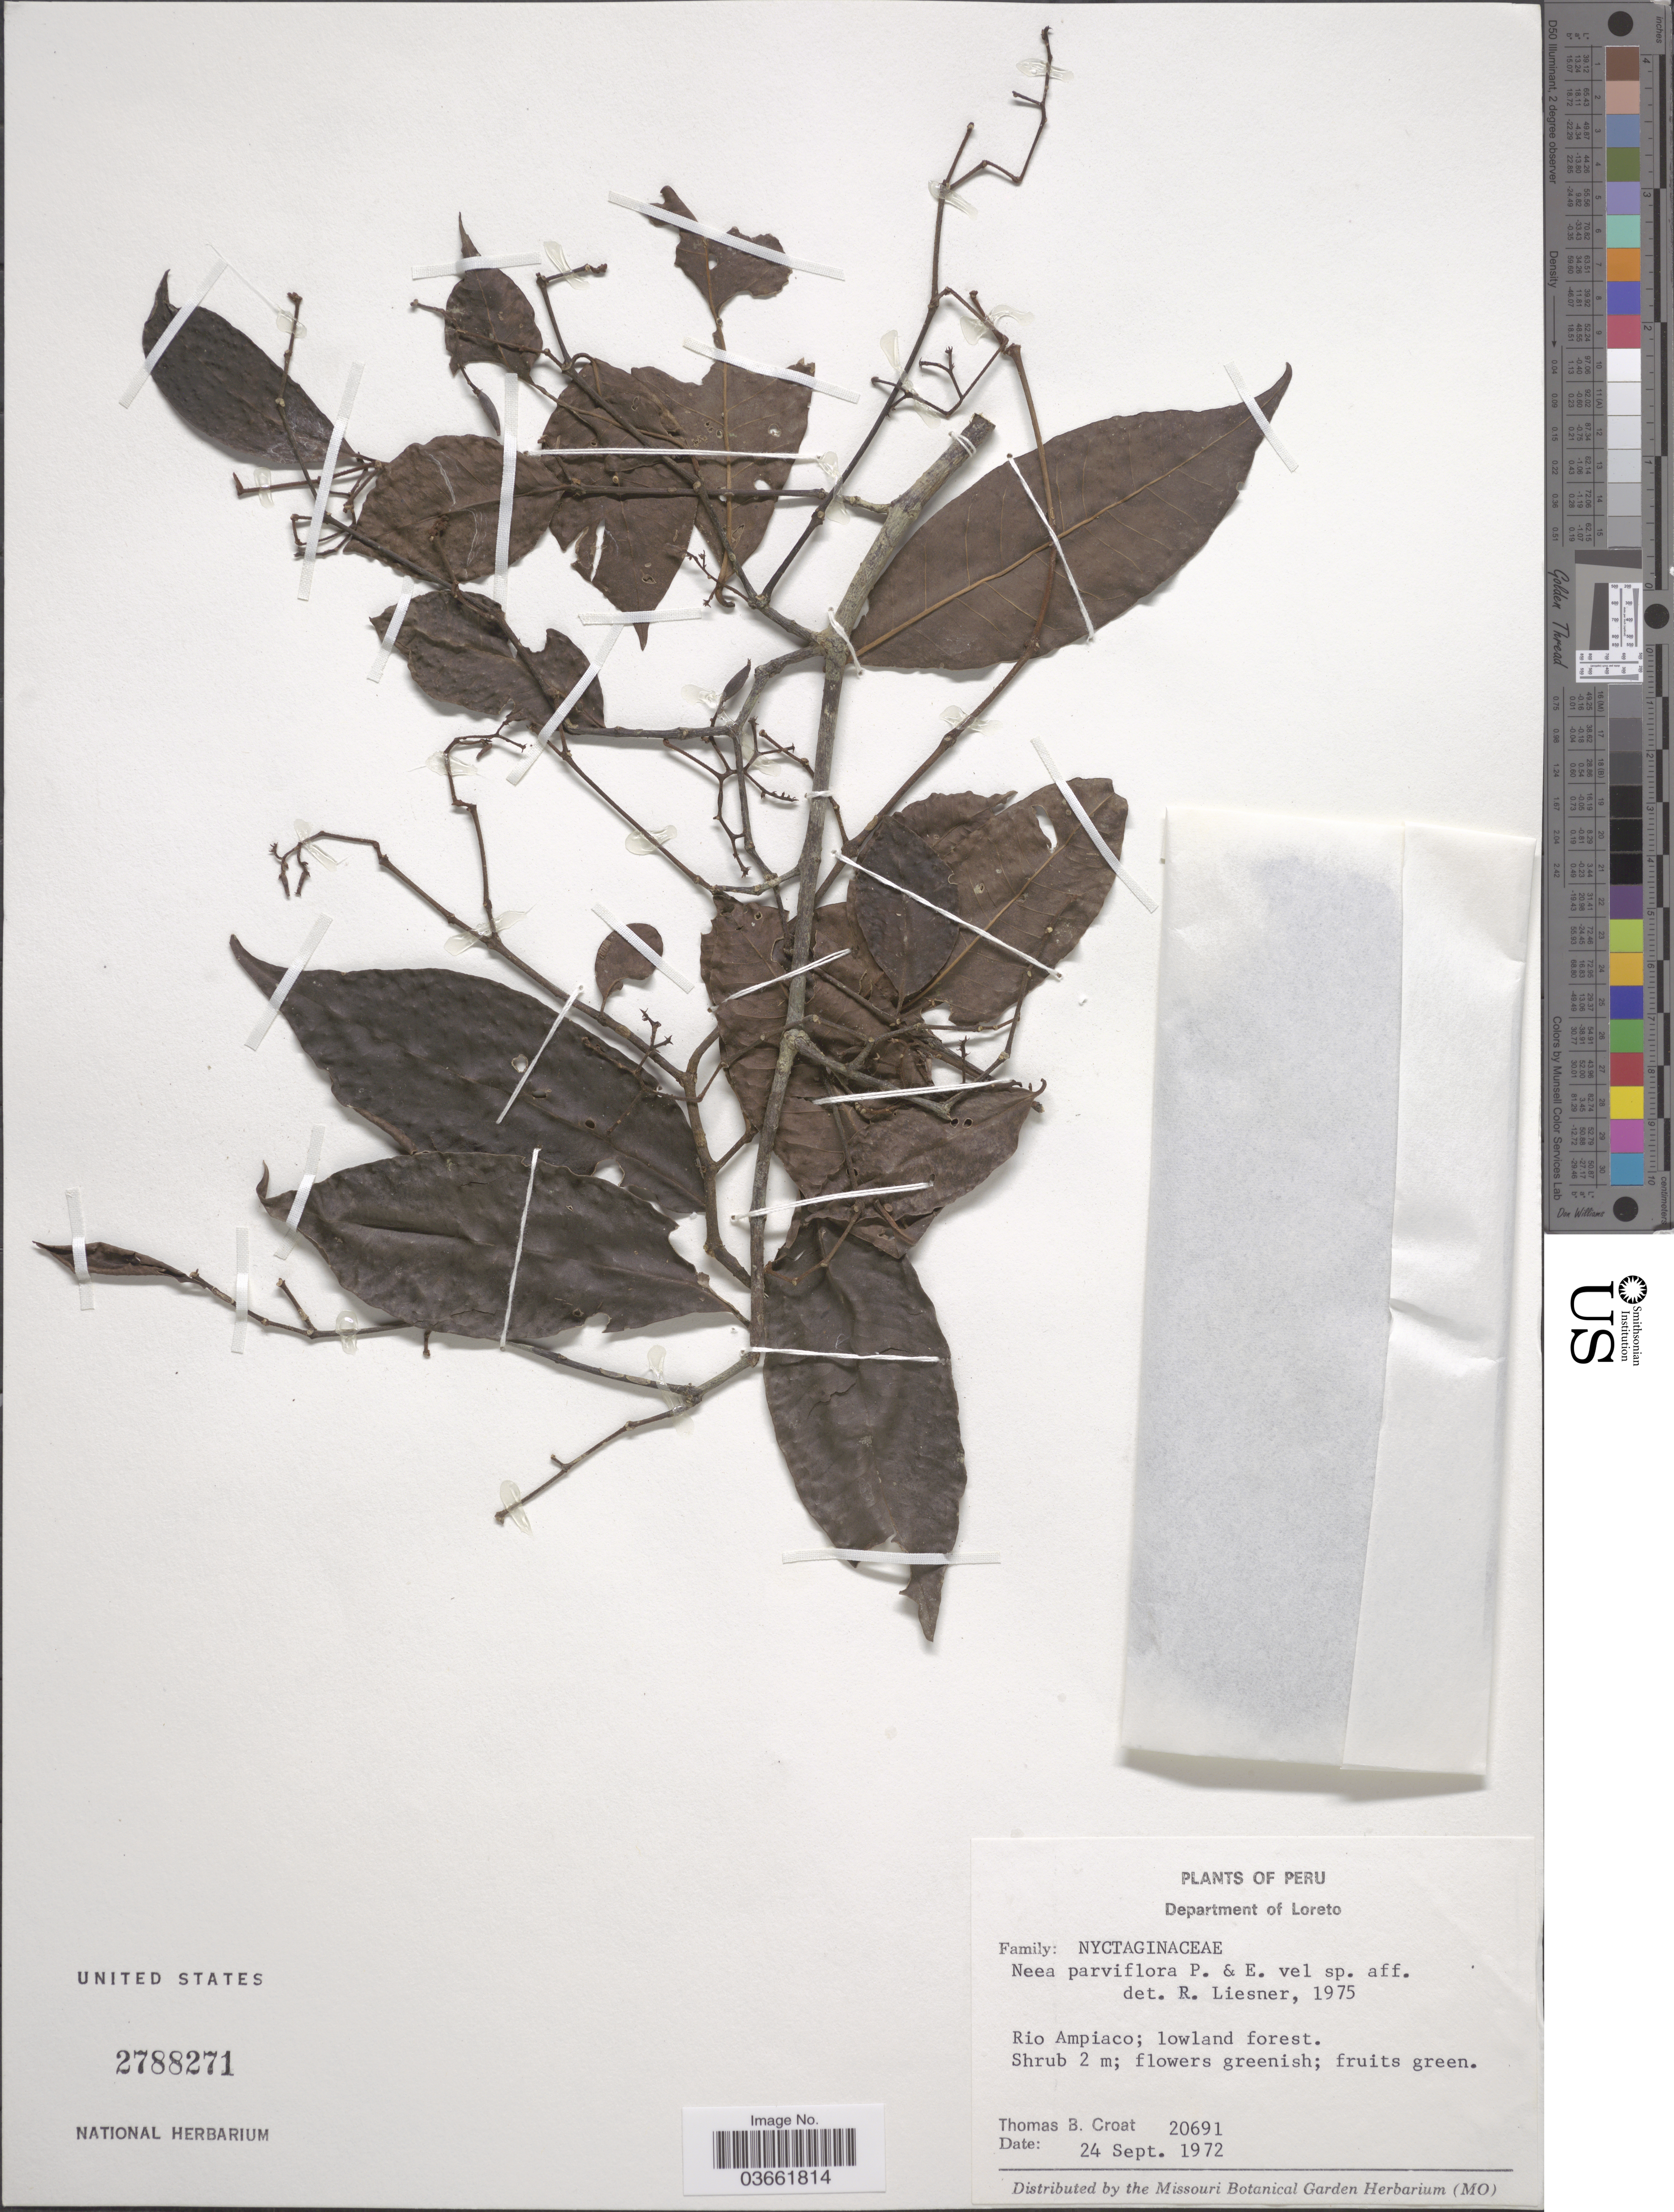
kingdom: Plantae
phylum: Tracheophyta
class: Magnoliopsida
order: Caryophyllales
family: Nyctaginaceae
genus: Neea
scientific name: Neea parviflora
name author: Poepp. & Endl.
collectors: T. B. Croat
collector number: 20691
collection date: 1972-09-24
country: Peru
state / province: Loreto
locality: Department of Loreto. Rio Ampiaco.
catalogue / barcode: US 2788271